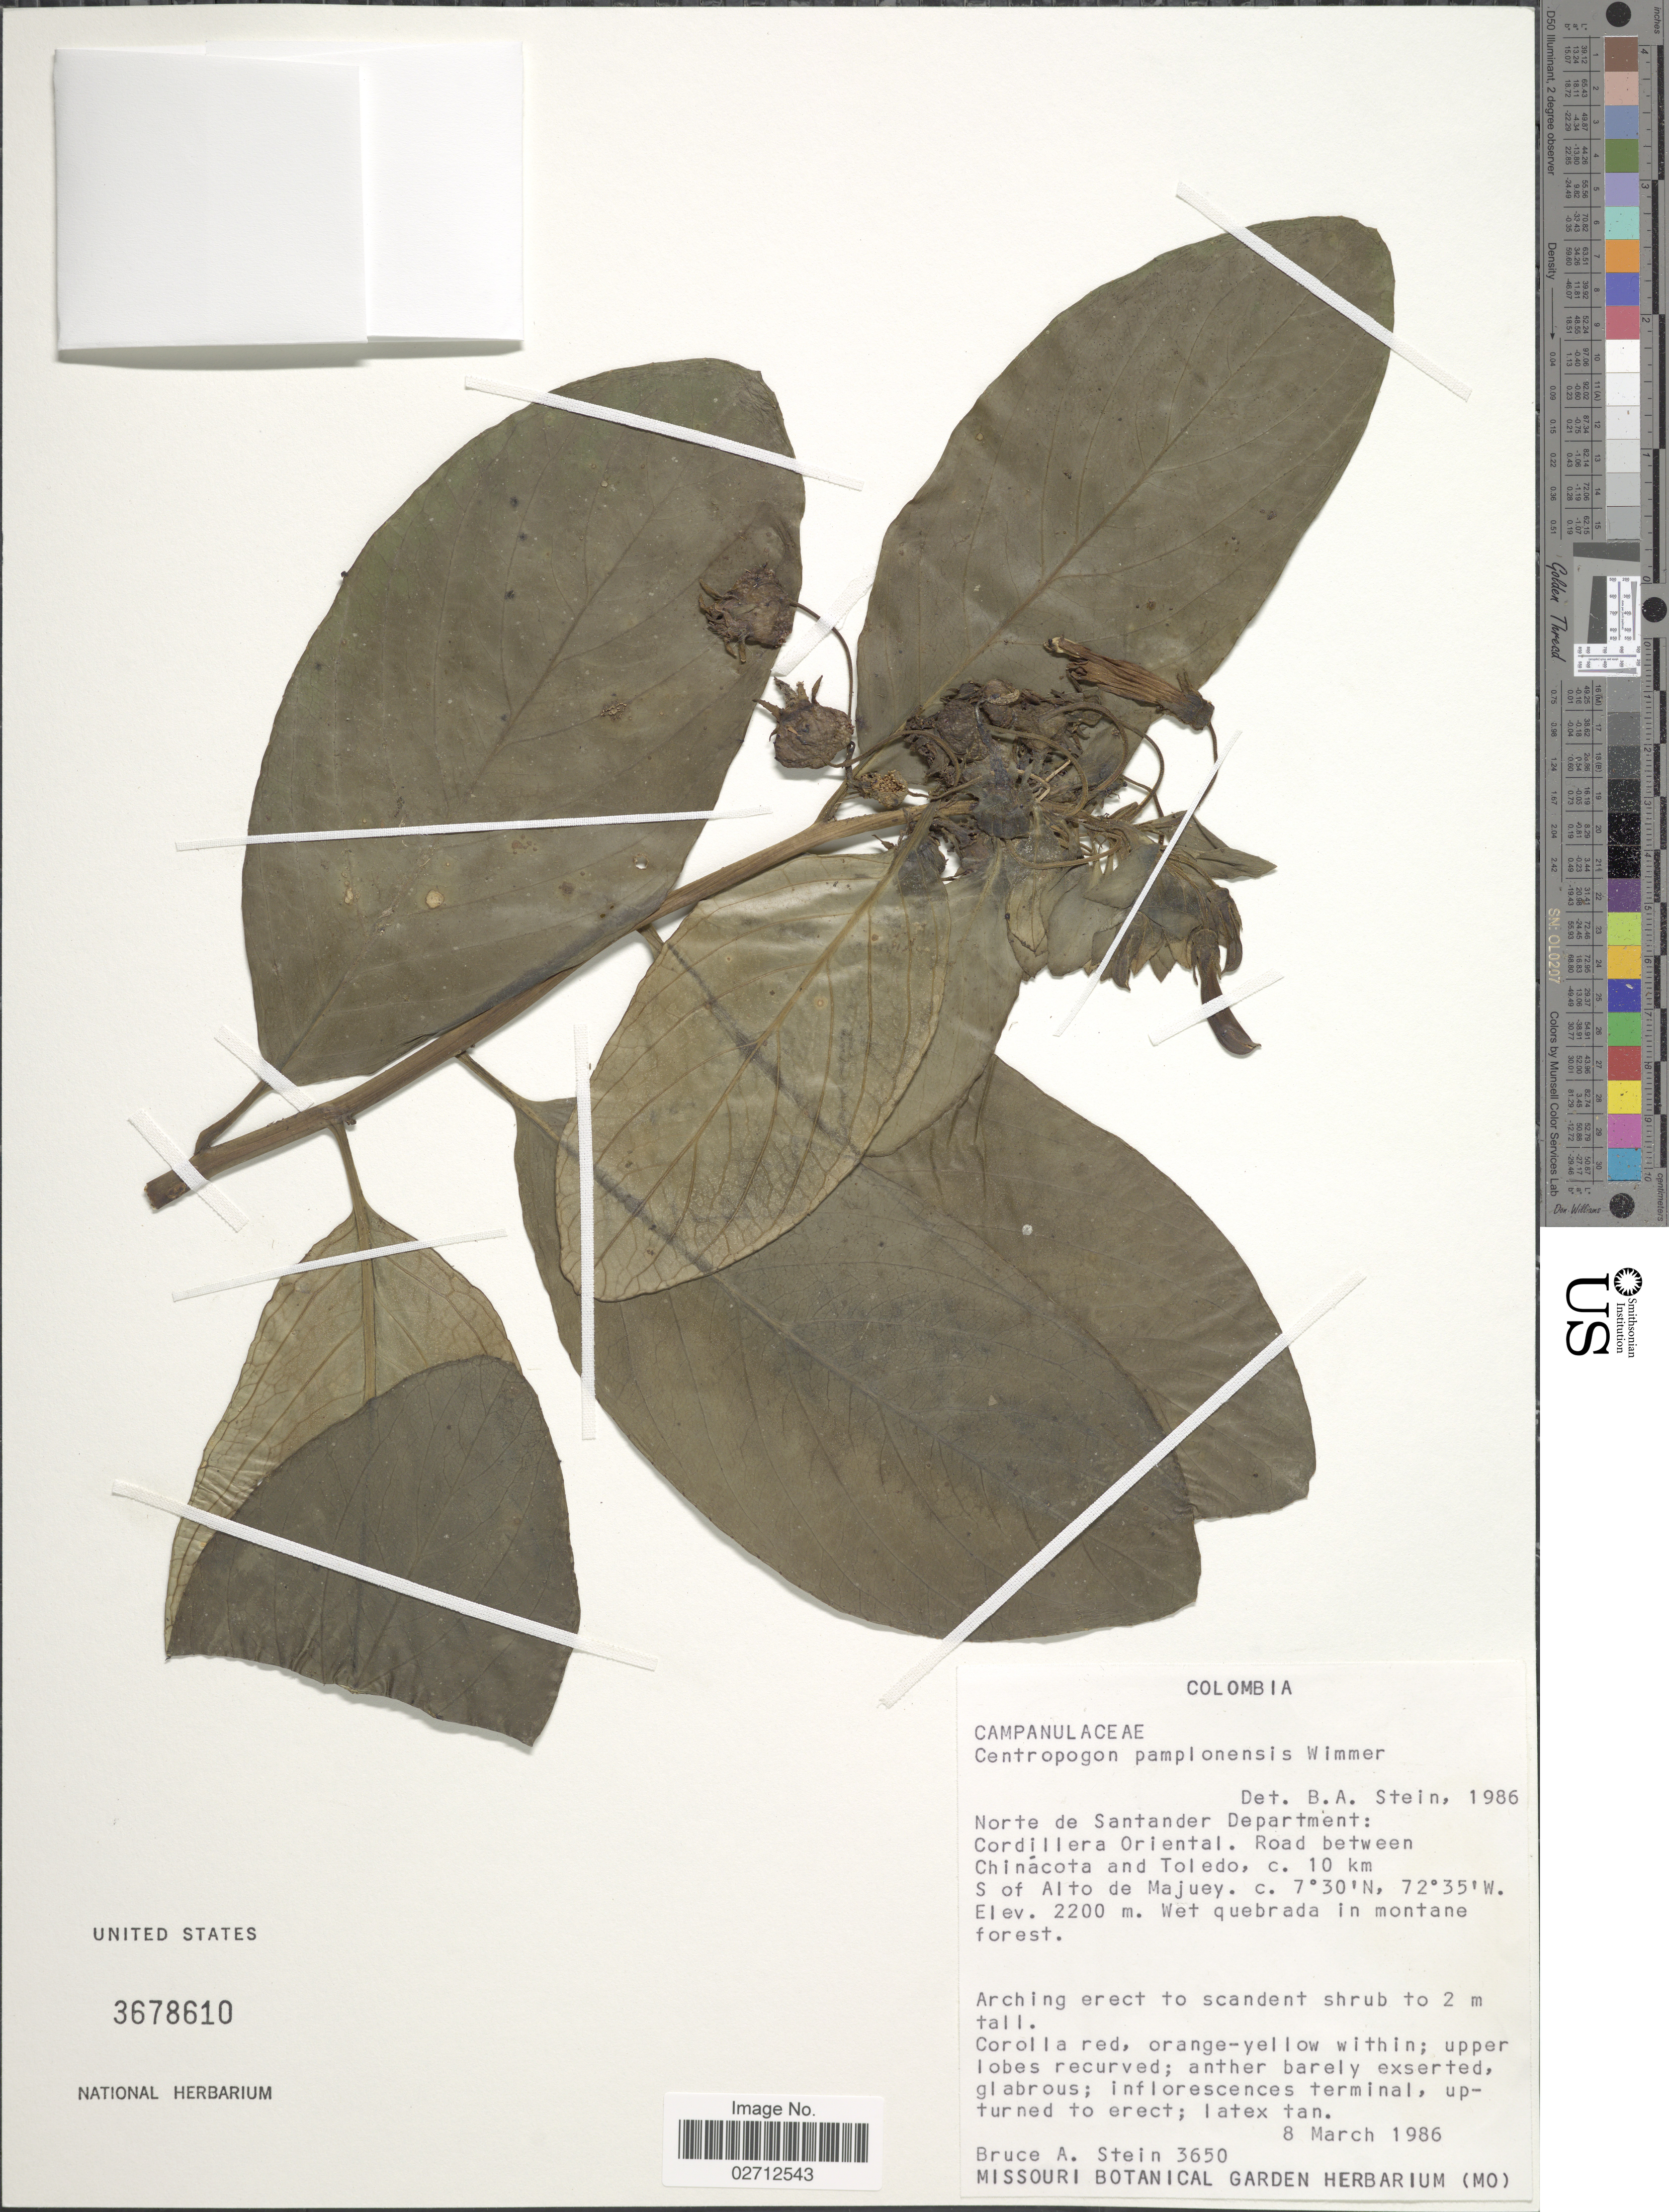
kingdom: Plantae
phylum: Tracheophyta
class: Magnoliopsida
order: Asterales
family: Campanulaceae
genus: Centropogon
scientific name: Centropogon pamplonensis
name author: E. Wimm.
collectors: B. A. Stein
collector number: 3650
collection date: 1986-03-08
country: Colombia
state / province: Norte de Santander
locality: Norte de Santander Department: Cordillera Oriental. Road between Chinácota and Toledo, ca. 10 km S of Alto de Majuey.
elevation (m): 2200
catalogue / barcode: US 3678610